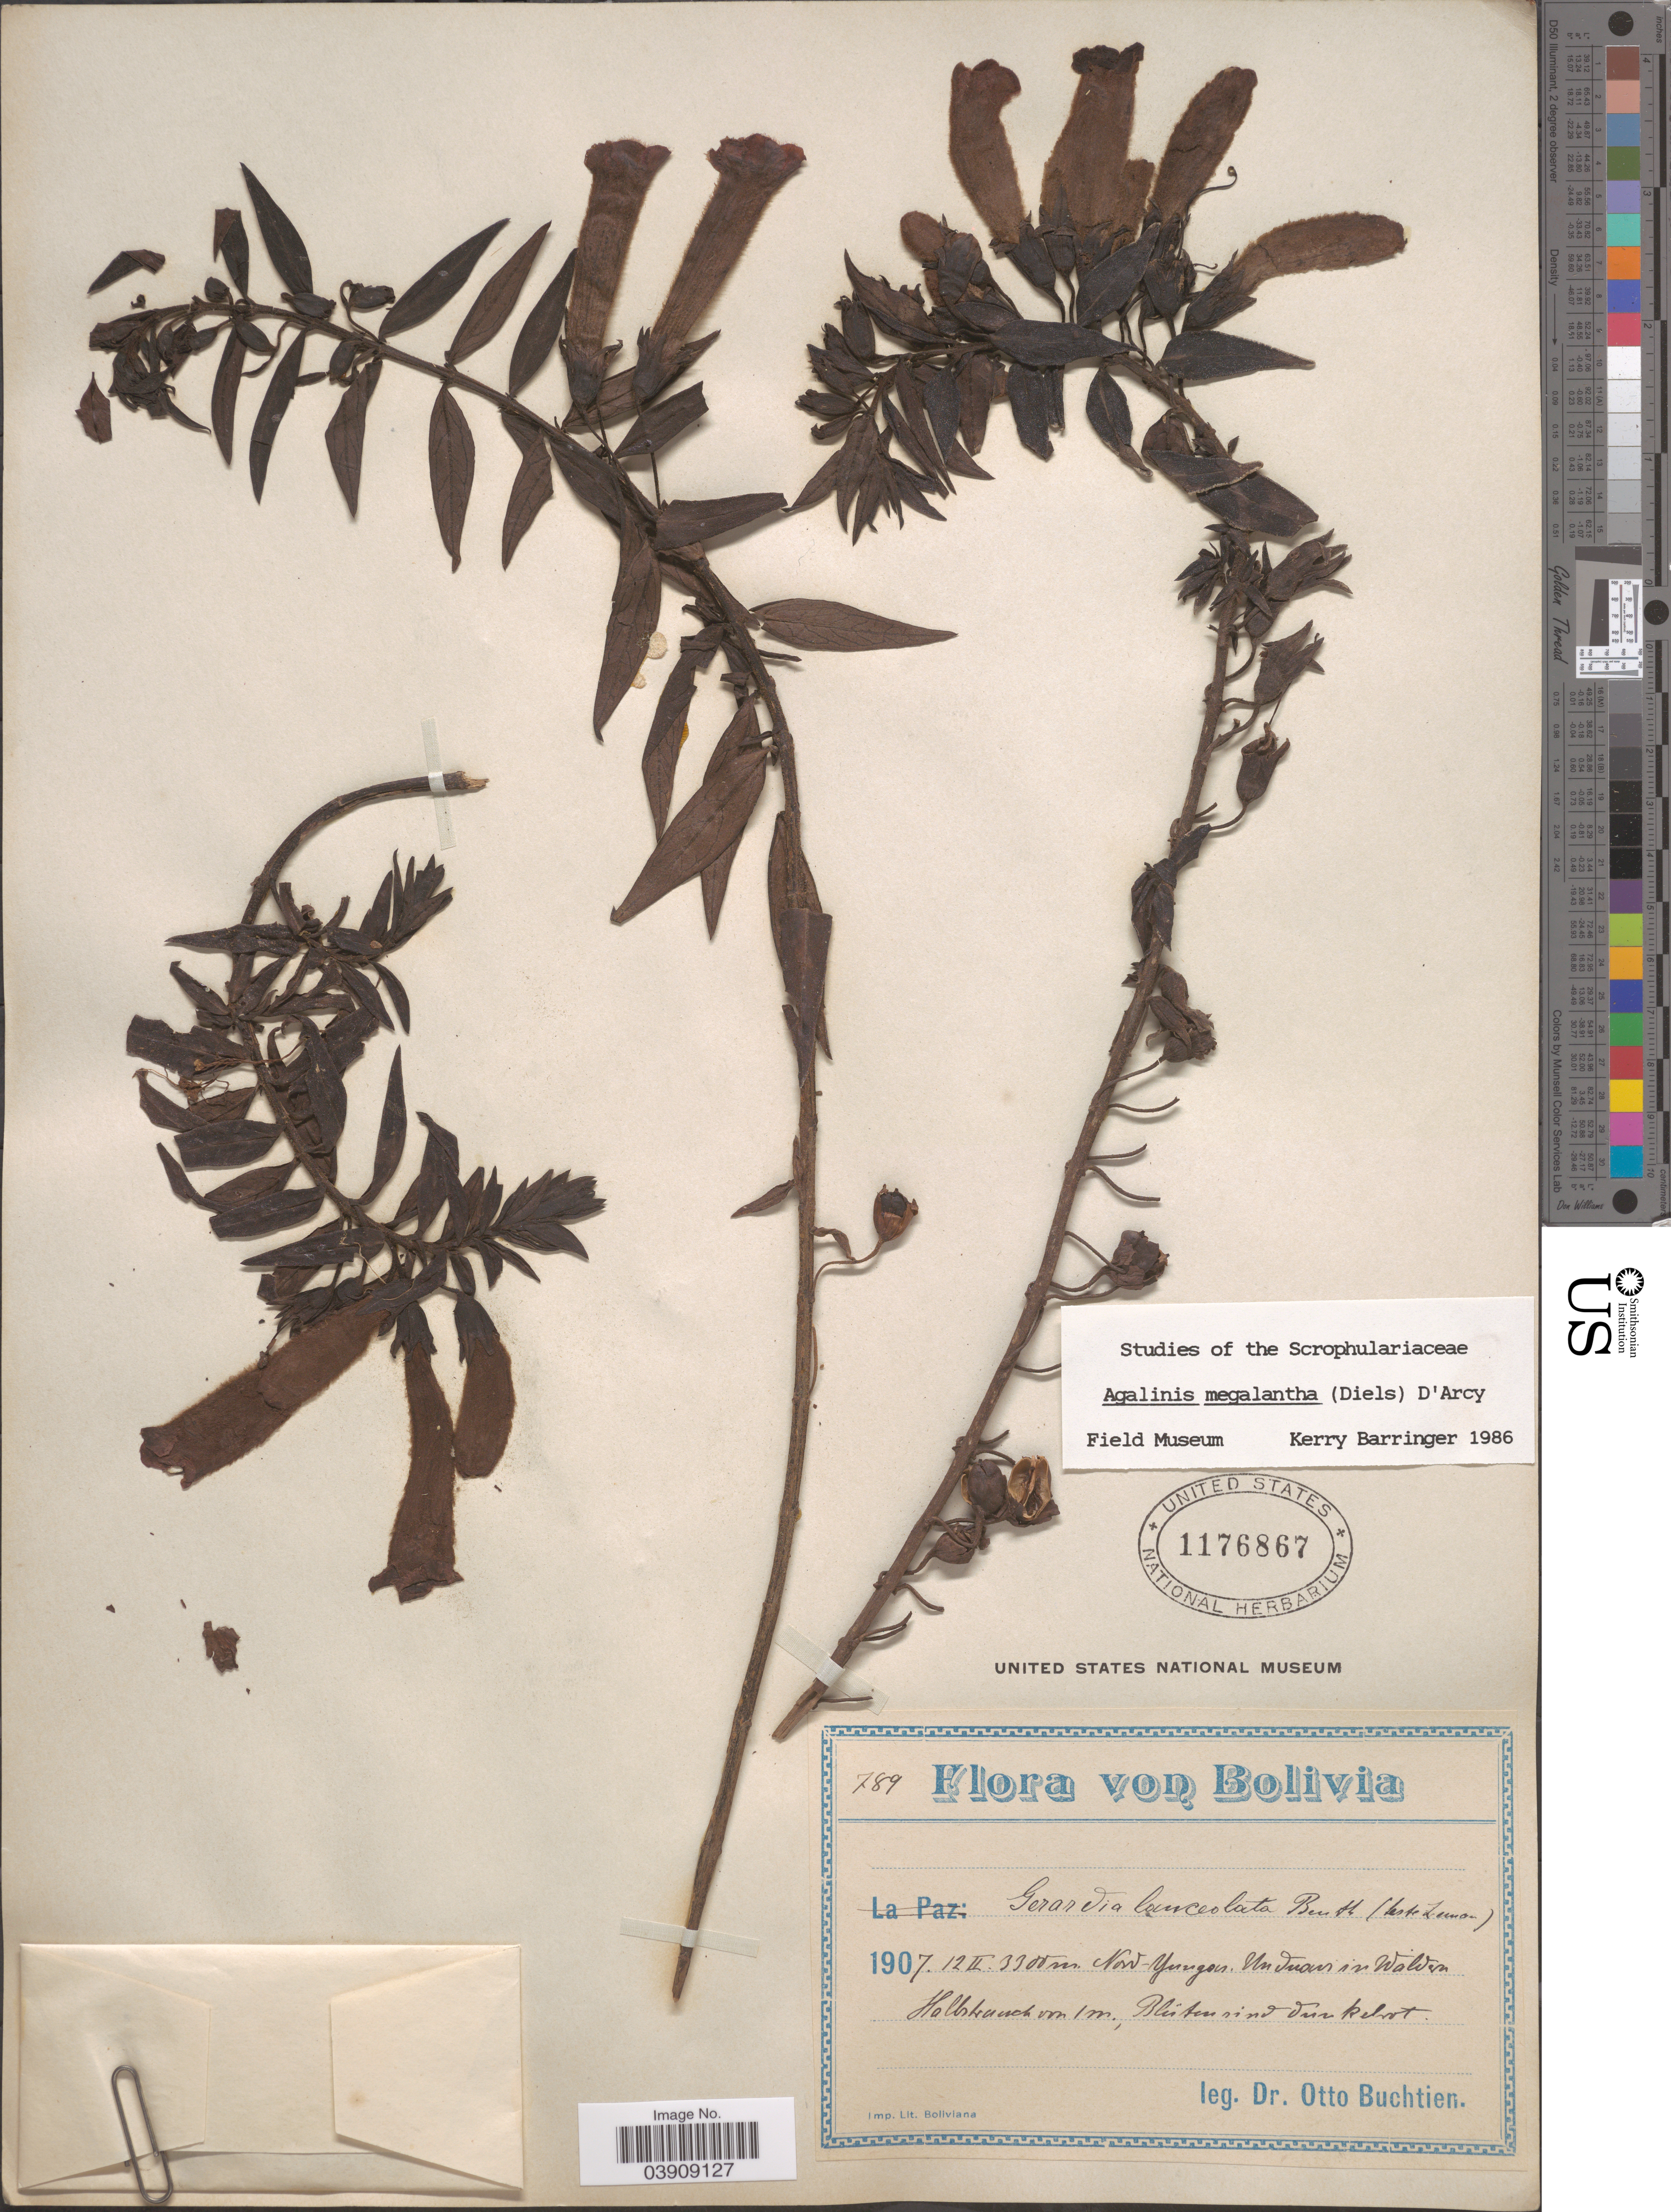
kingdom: Plantae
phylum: Tracheophyta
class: Magnoliopsida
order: Lamiales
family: Orobanchaceae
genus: Agalinis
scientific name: Agalinis megalantha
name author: (Diels) D'Arcy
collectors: O. Buchtien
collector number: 789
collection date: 1907-02-12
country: Bolivia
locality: Nord-Yungas. Unduavi in Walden.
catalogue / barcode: US 1176867